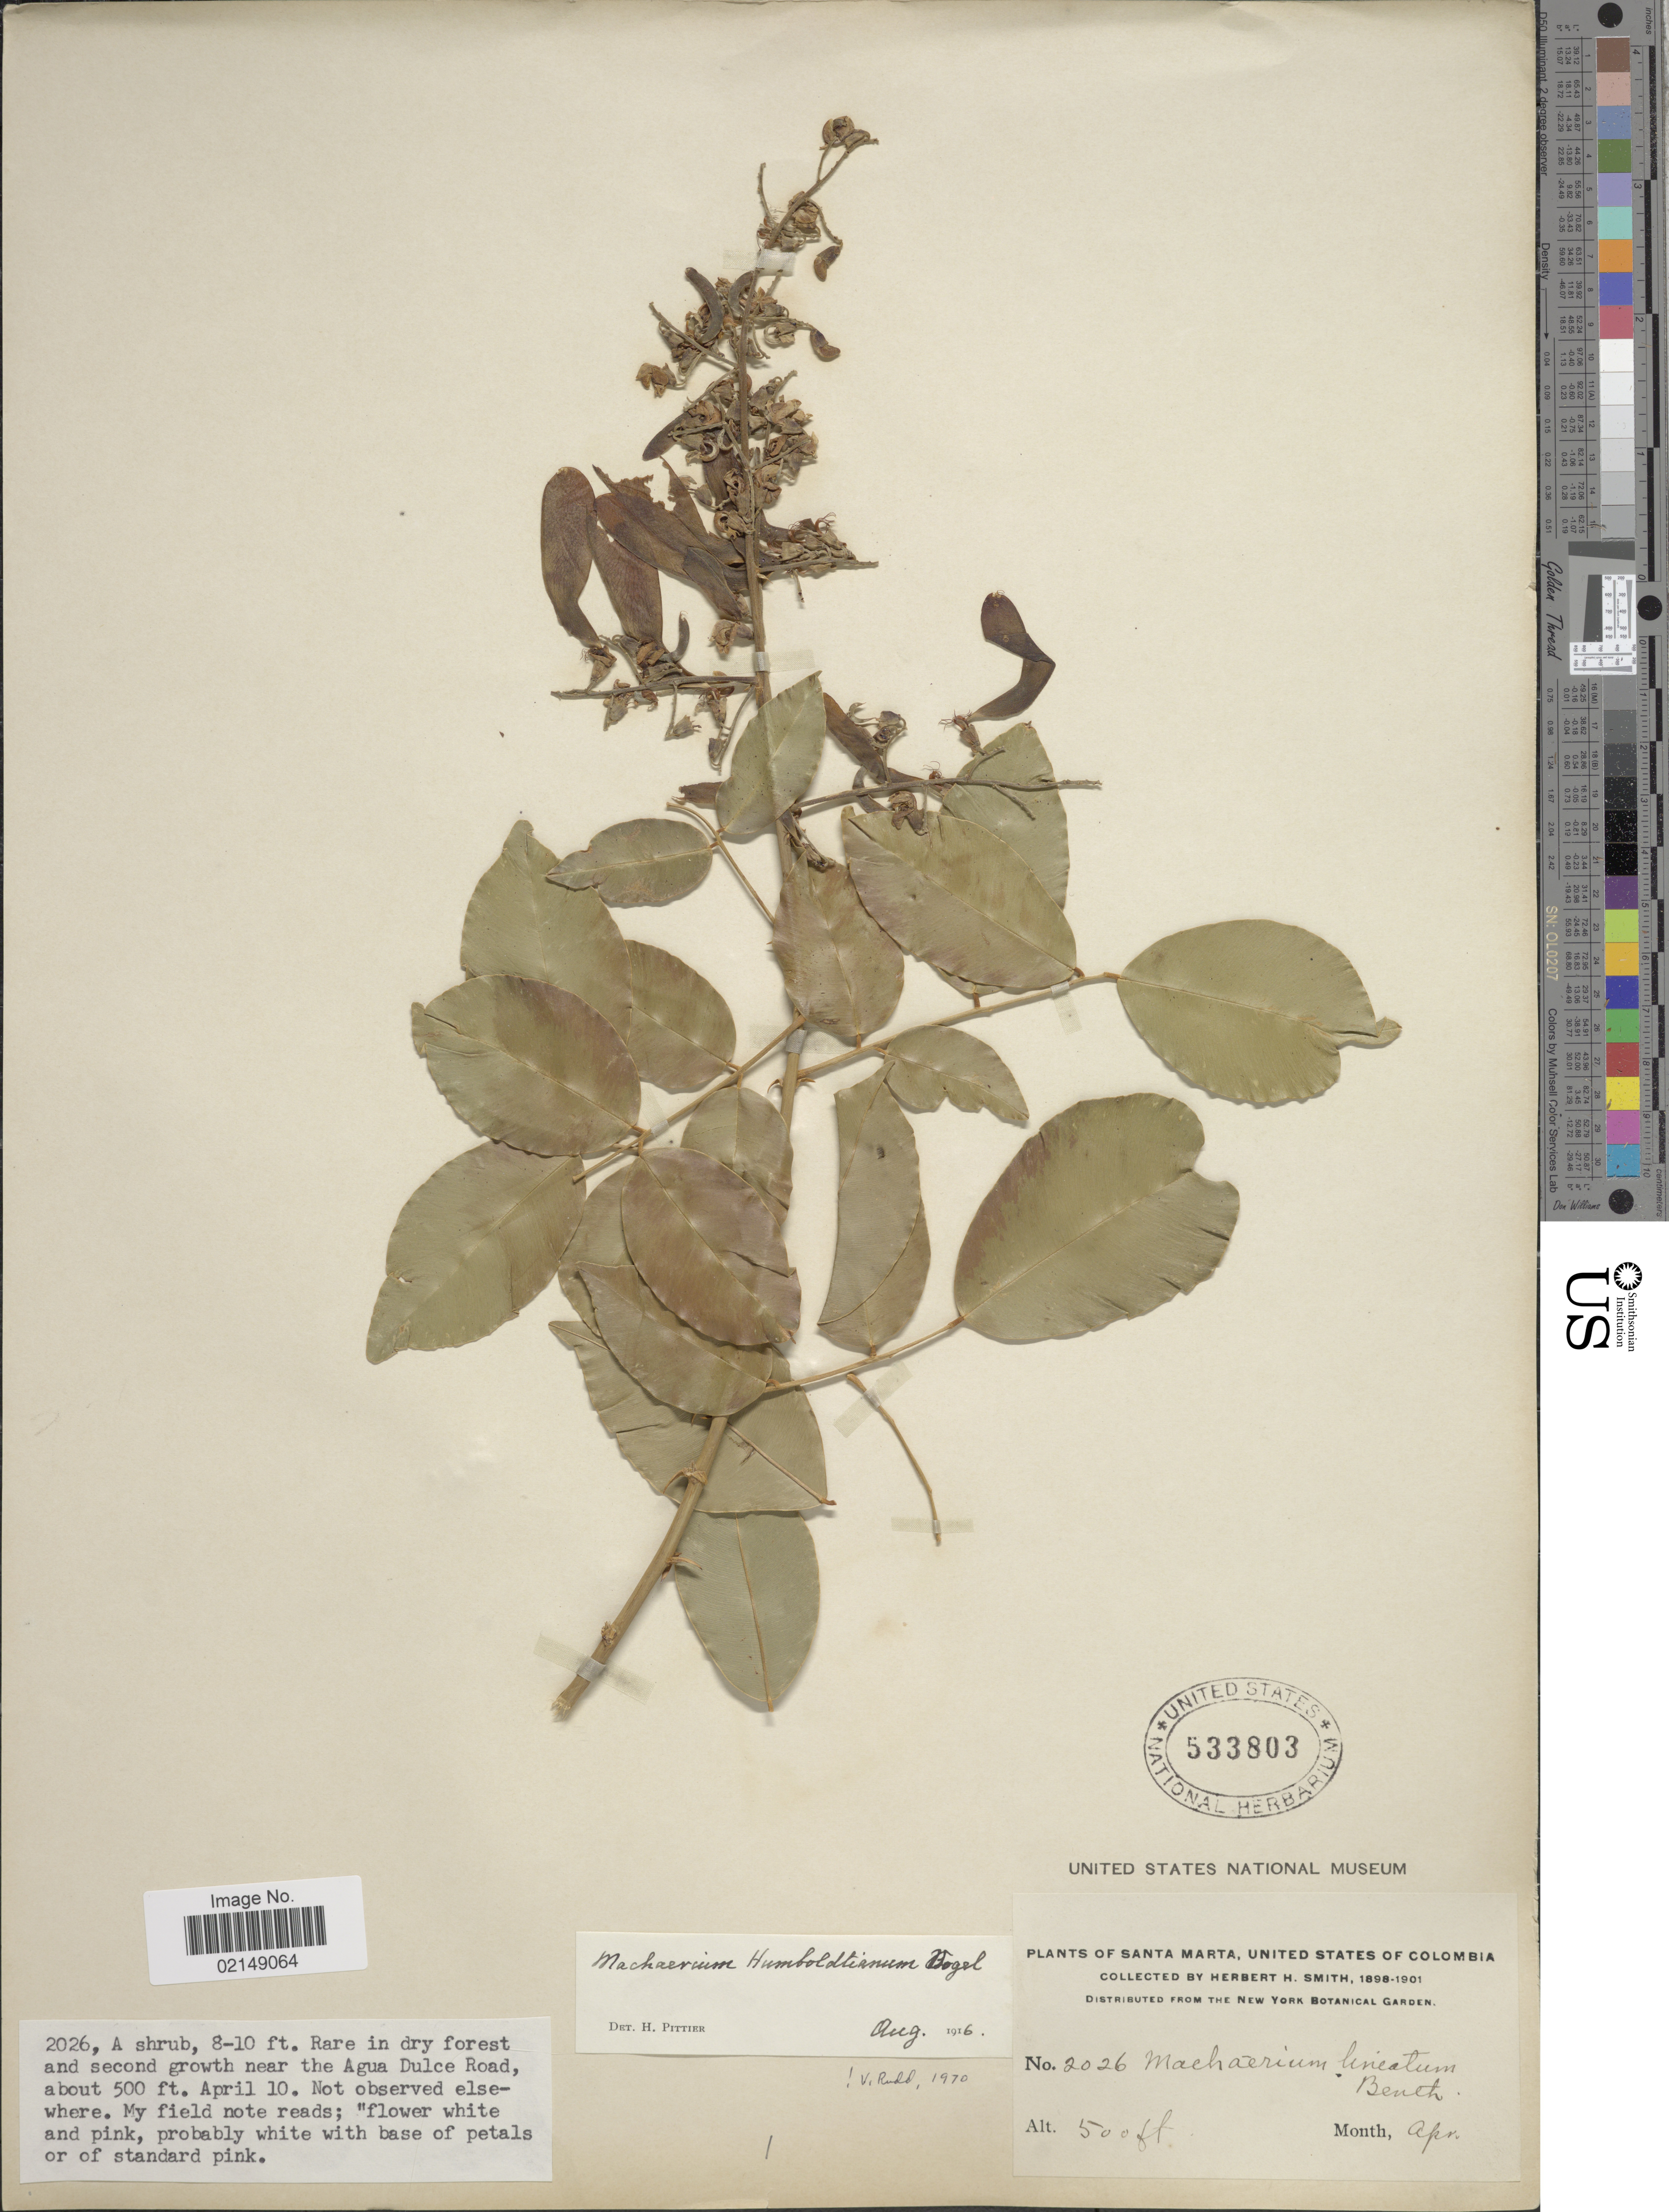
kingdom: Plantae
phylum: Tracheophyta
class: Magnoliopsida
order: Fabales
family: Fabaceae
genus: Machaerium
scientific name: Machaerium humboldtianum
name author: Vogel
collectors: Herbert H. Smith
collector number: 2026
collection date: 1898-04-10/1901-04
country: Colombia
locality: Santa Marta, United States of Columbia, near the Agua Dulce Road.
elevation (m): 152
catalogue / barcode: US 533803